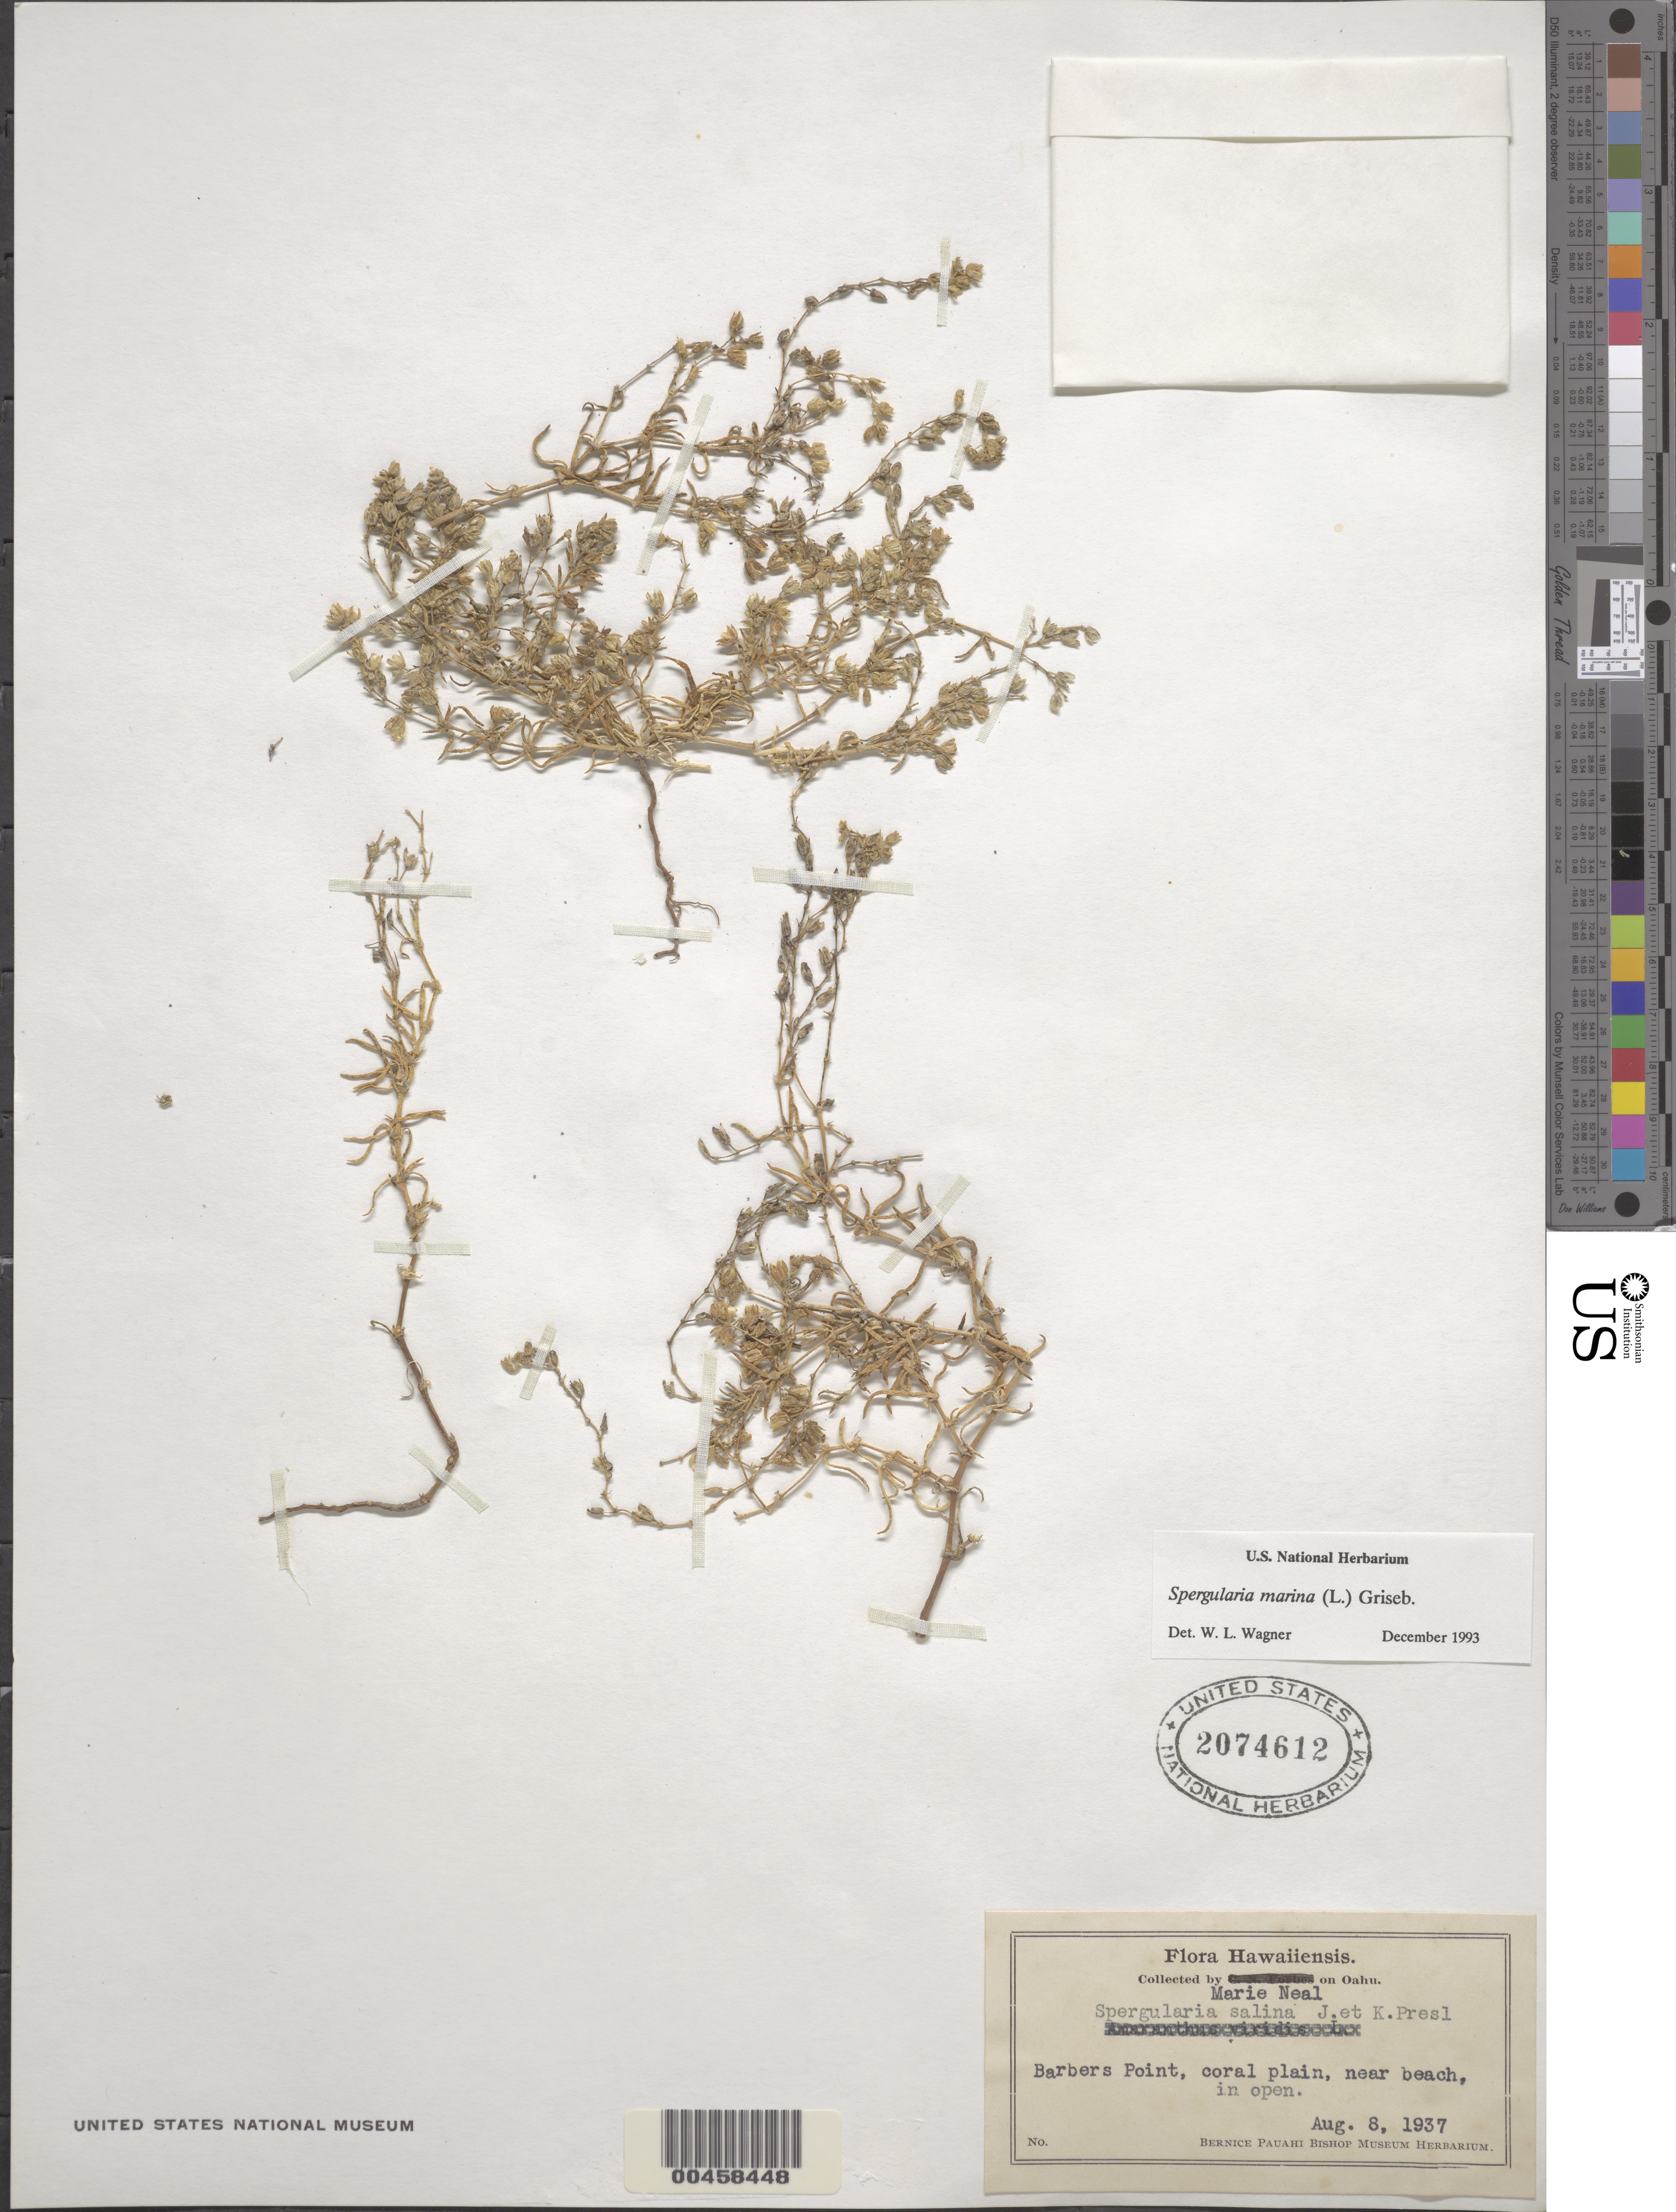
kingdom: Plantae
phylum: Tracheophyta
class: Magnoliopsida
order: Caryophyllales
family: Caryophyllaceae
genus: Spergularia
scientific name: Spergularia marina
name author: (L.) Griseb.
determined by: Wagner, W. L., (BOT), Smithsonian Institution - National Museum of Natural History (UNITED STATES)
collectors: W. Ning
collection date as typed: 8 Aug 1937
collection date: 1937-08-08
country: United States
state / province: Hawaii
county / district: Honolulu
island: Oahu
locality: Barbers Point, coral plain, near beach.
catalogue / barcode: US 2074612